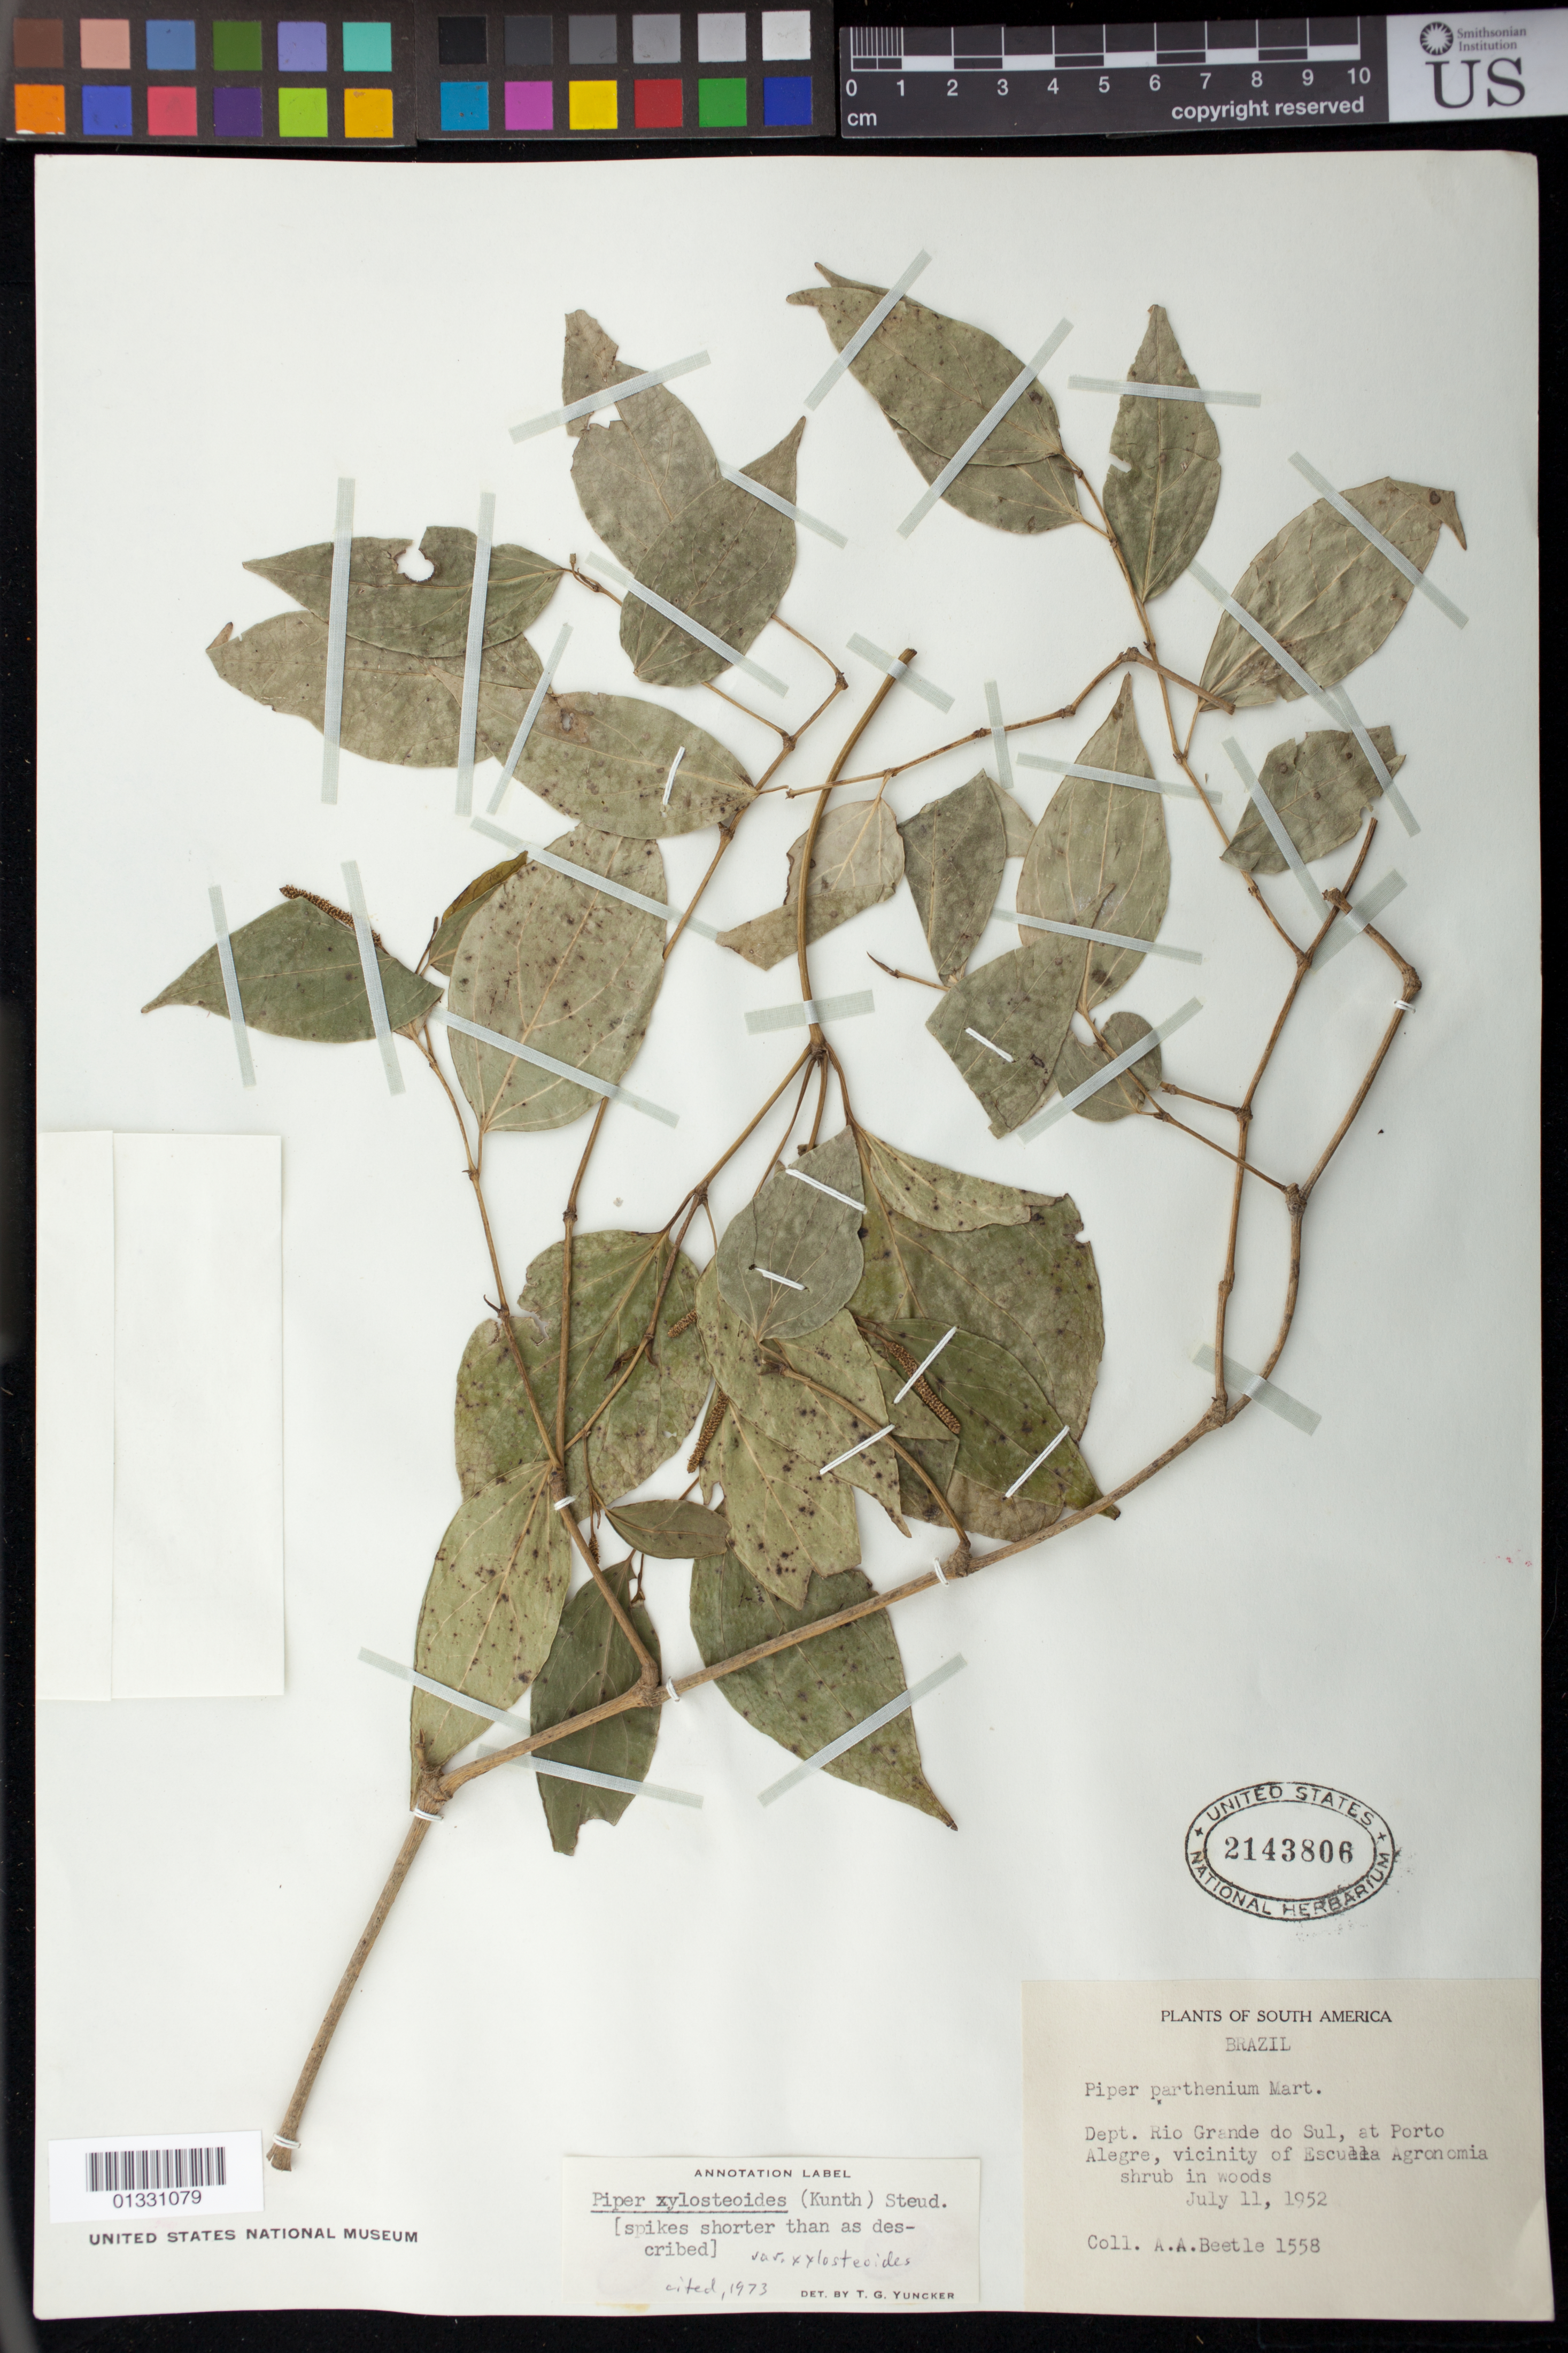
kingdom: Plantae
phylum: Tracheophyta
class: Magnoliopsida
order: Piperales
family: Piperaceae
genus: Piper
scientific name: Piper xylosteoides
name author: (Kunth) Steud.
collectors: A. A. Beetle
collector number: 1558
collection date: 1952-07-11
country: Brazil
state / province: Rio Grande do Sul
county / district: Porto Alegre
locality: vicinity of Escuela Agronomia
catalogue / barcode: US 2143806